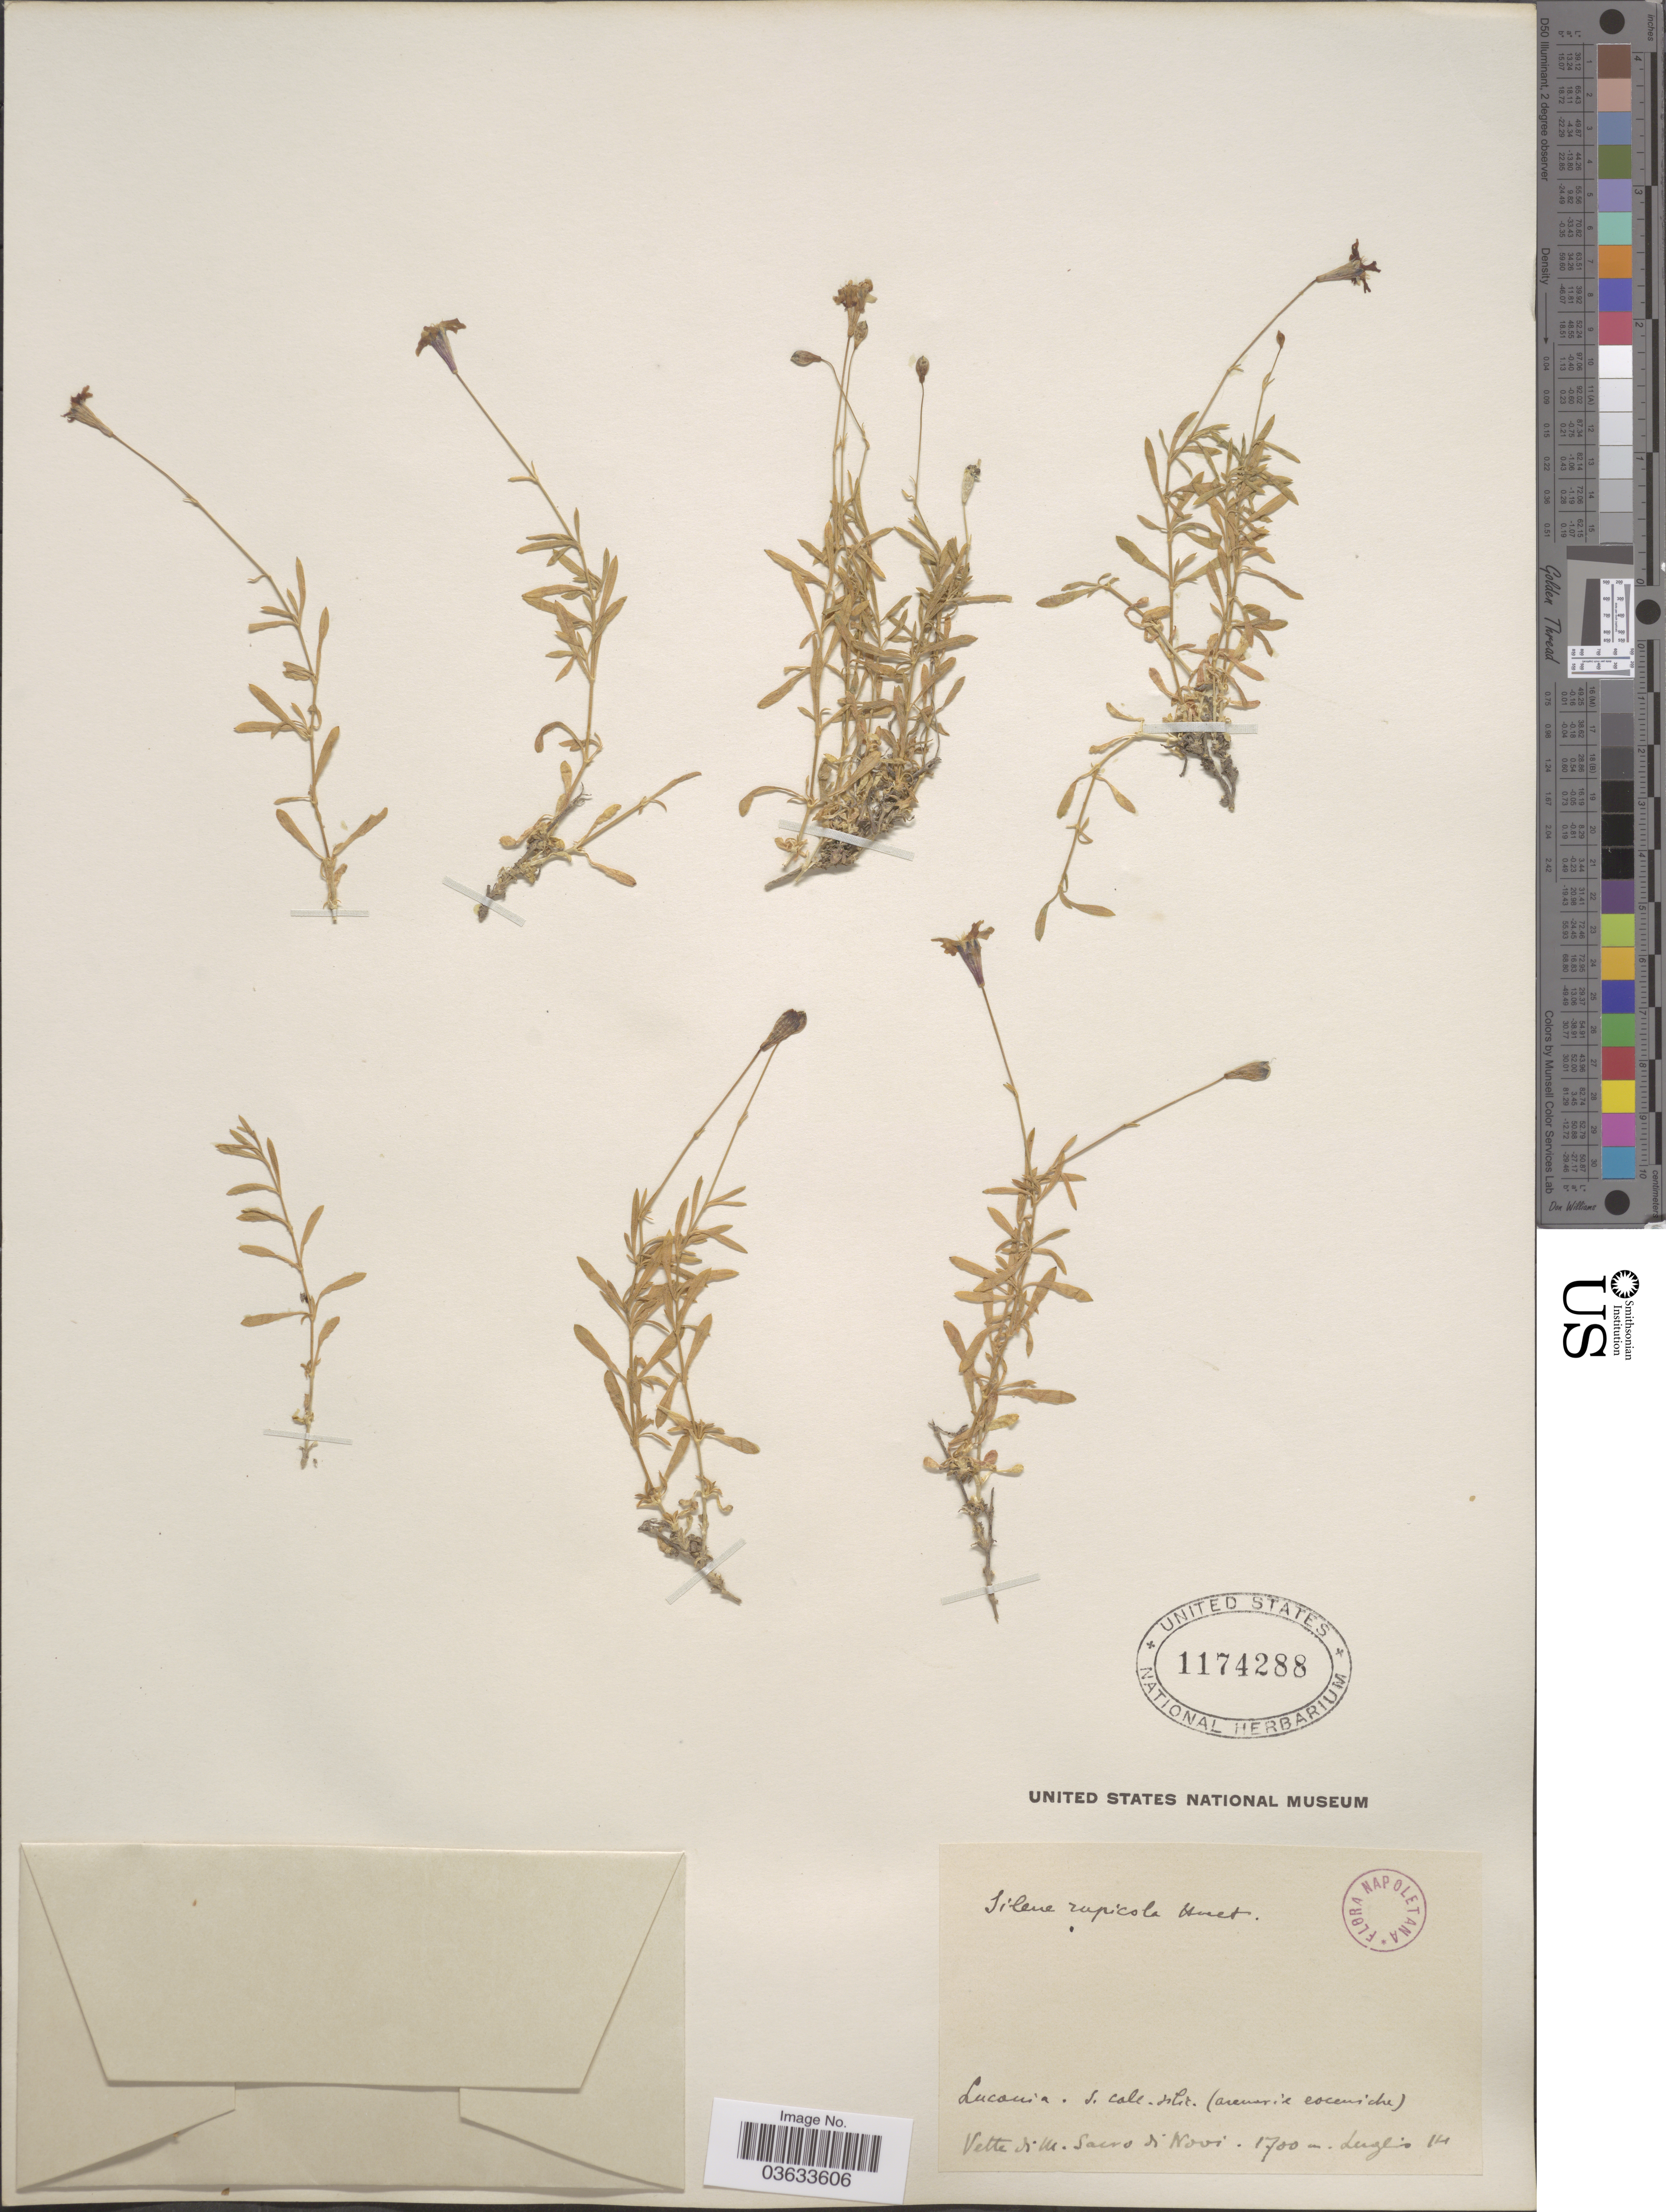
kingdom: Plantae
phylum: Tracheophyta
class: Magnoliopsida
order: Caryophyllales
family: Caryophyllaceae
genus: Silene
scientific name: Silene rupicola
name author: Nakai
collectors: -. Luglio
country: Italy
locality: Lucania. S. calc. split [interpreted]. Vette d. M. Sacro di Novi.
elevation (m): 1700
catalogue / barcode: US 1174288